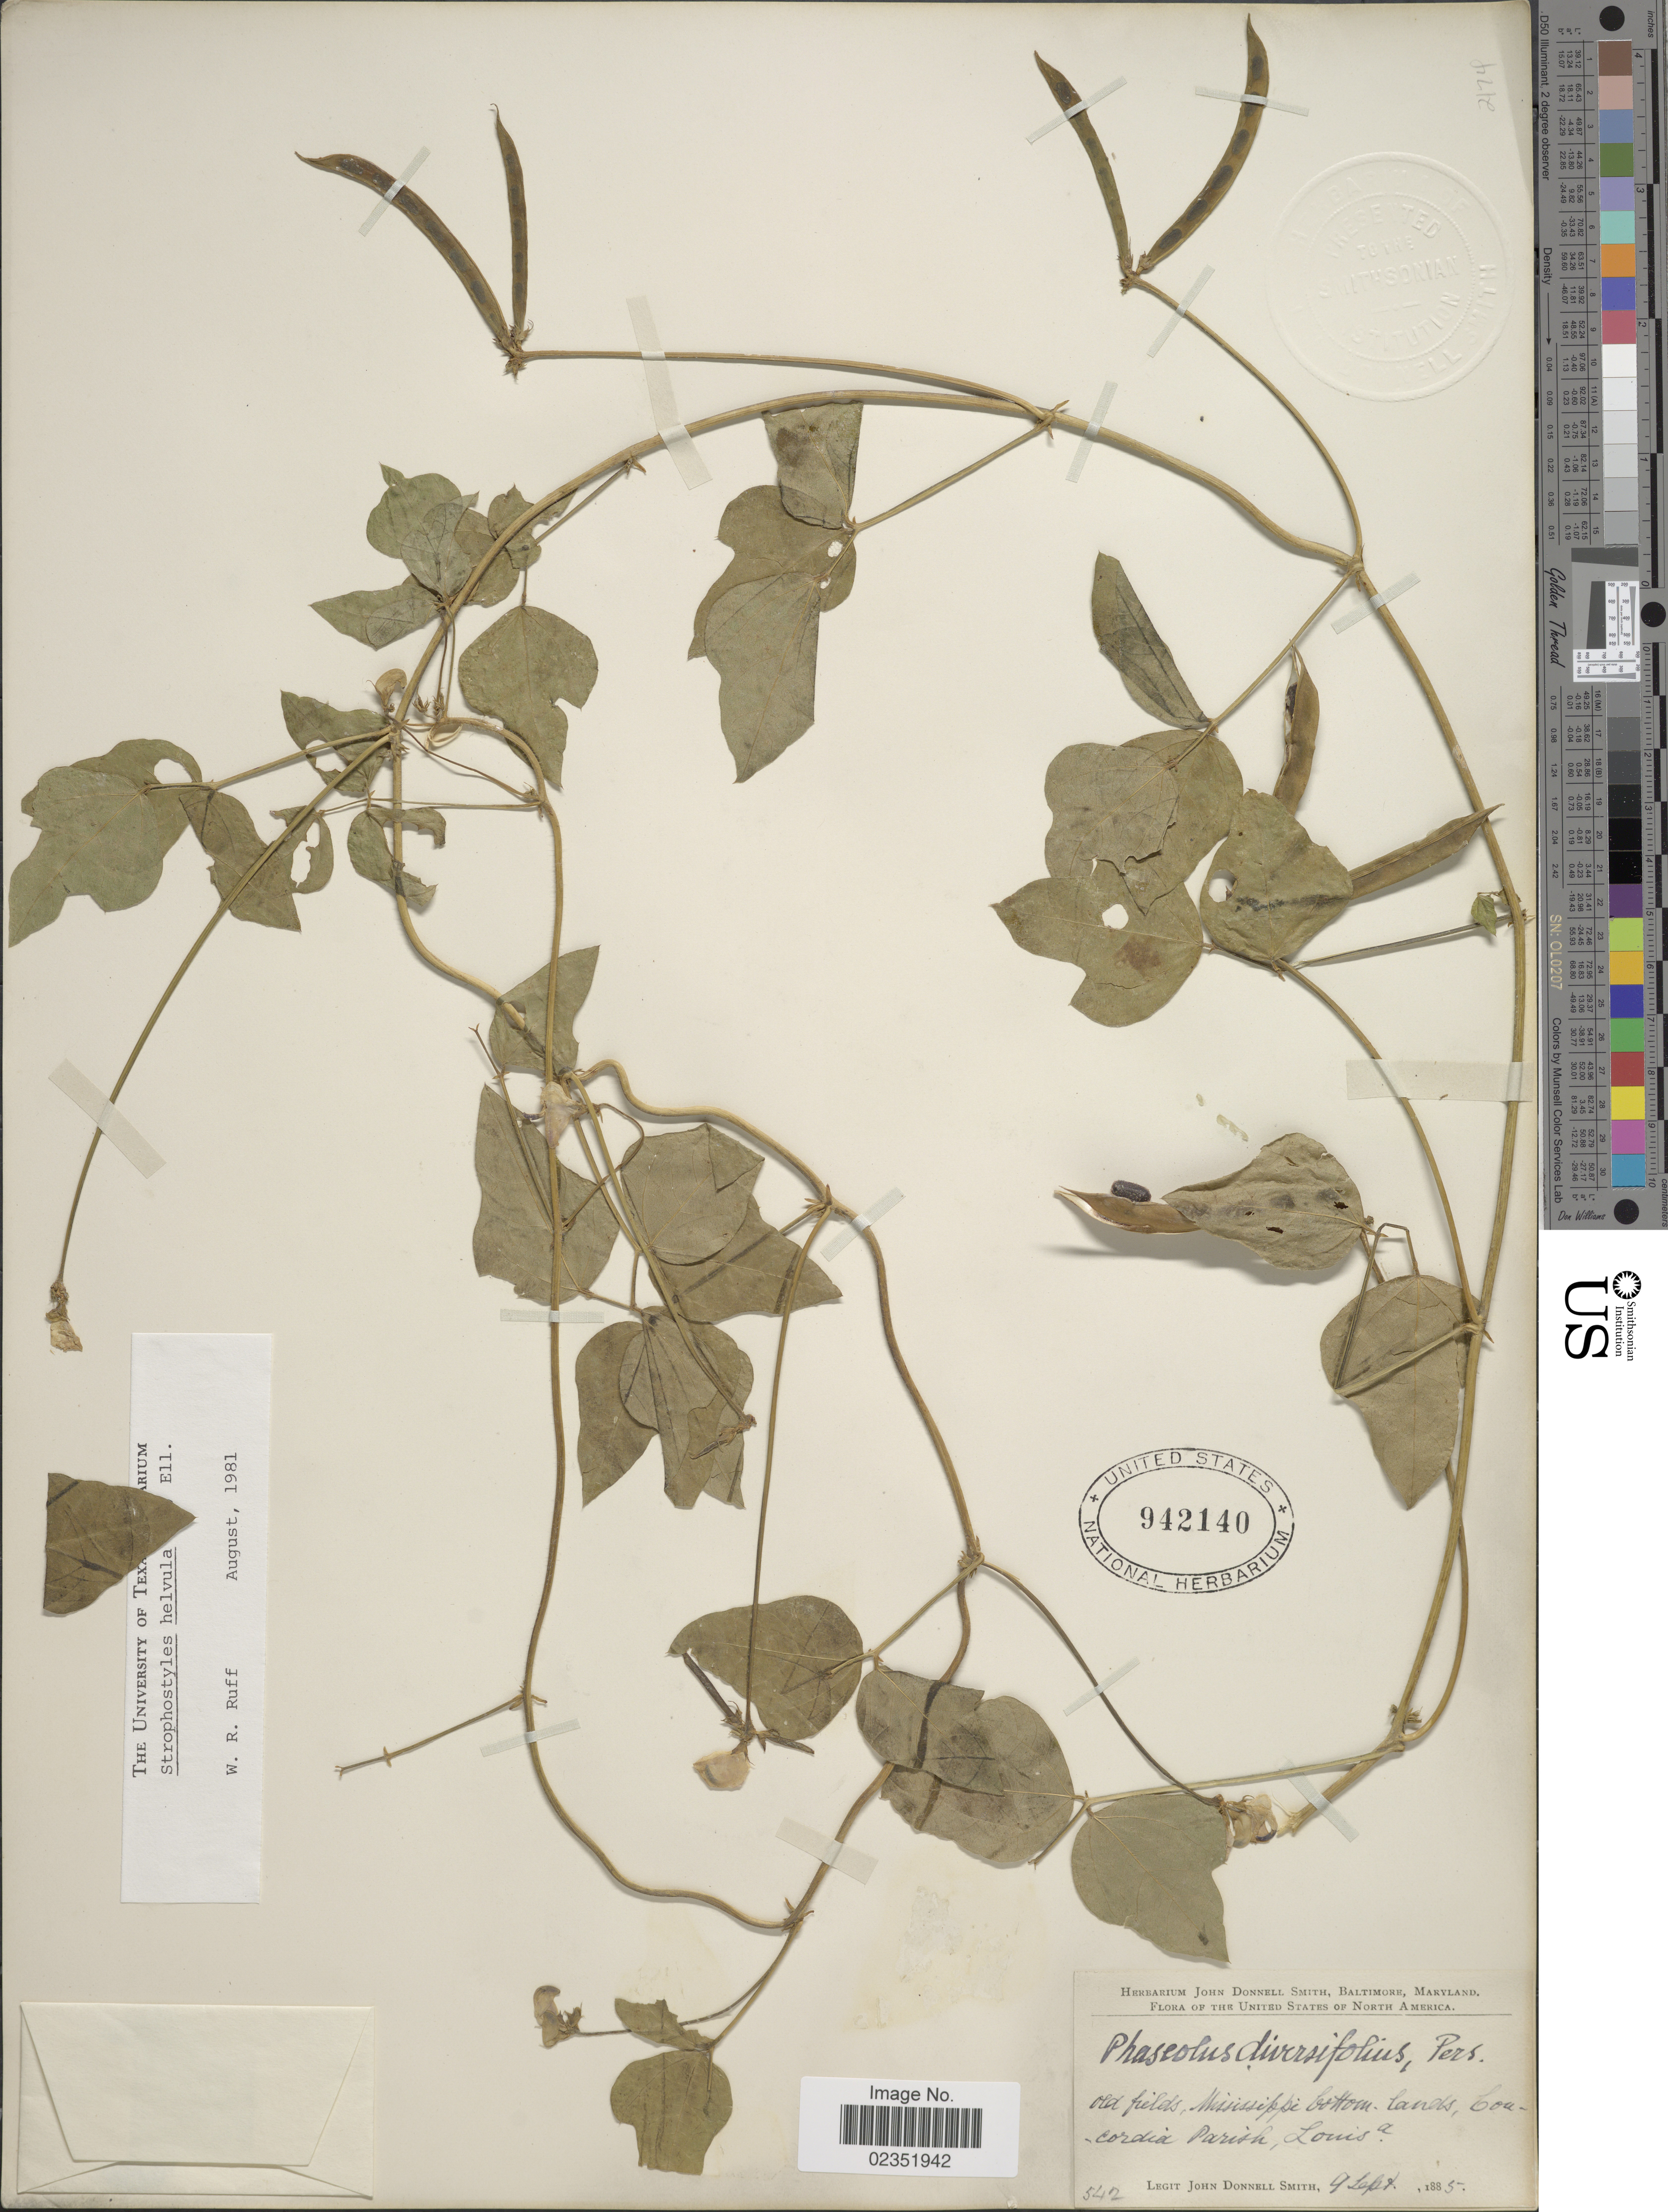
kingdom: Plantae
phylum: Tracheophyta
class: Magnoliopsida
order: Fabales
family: Fabaceae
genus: Strophostyles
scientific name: Strophostyles helvola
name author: (L.) Elliott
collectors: J. Donnell Smith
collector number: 542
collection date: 1885-09-09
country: United States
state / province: Louisiana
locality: Old fields, Mississippi bottom lands, Concordia Parish.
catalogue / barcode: US 942140